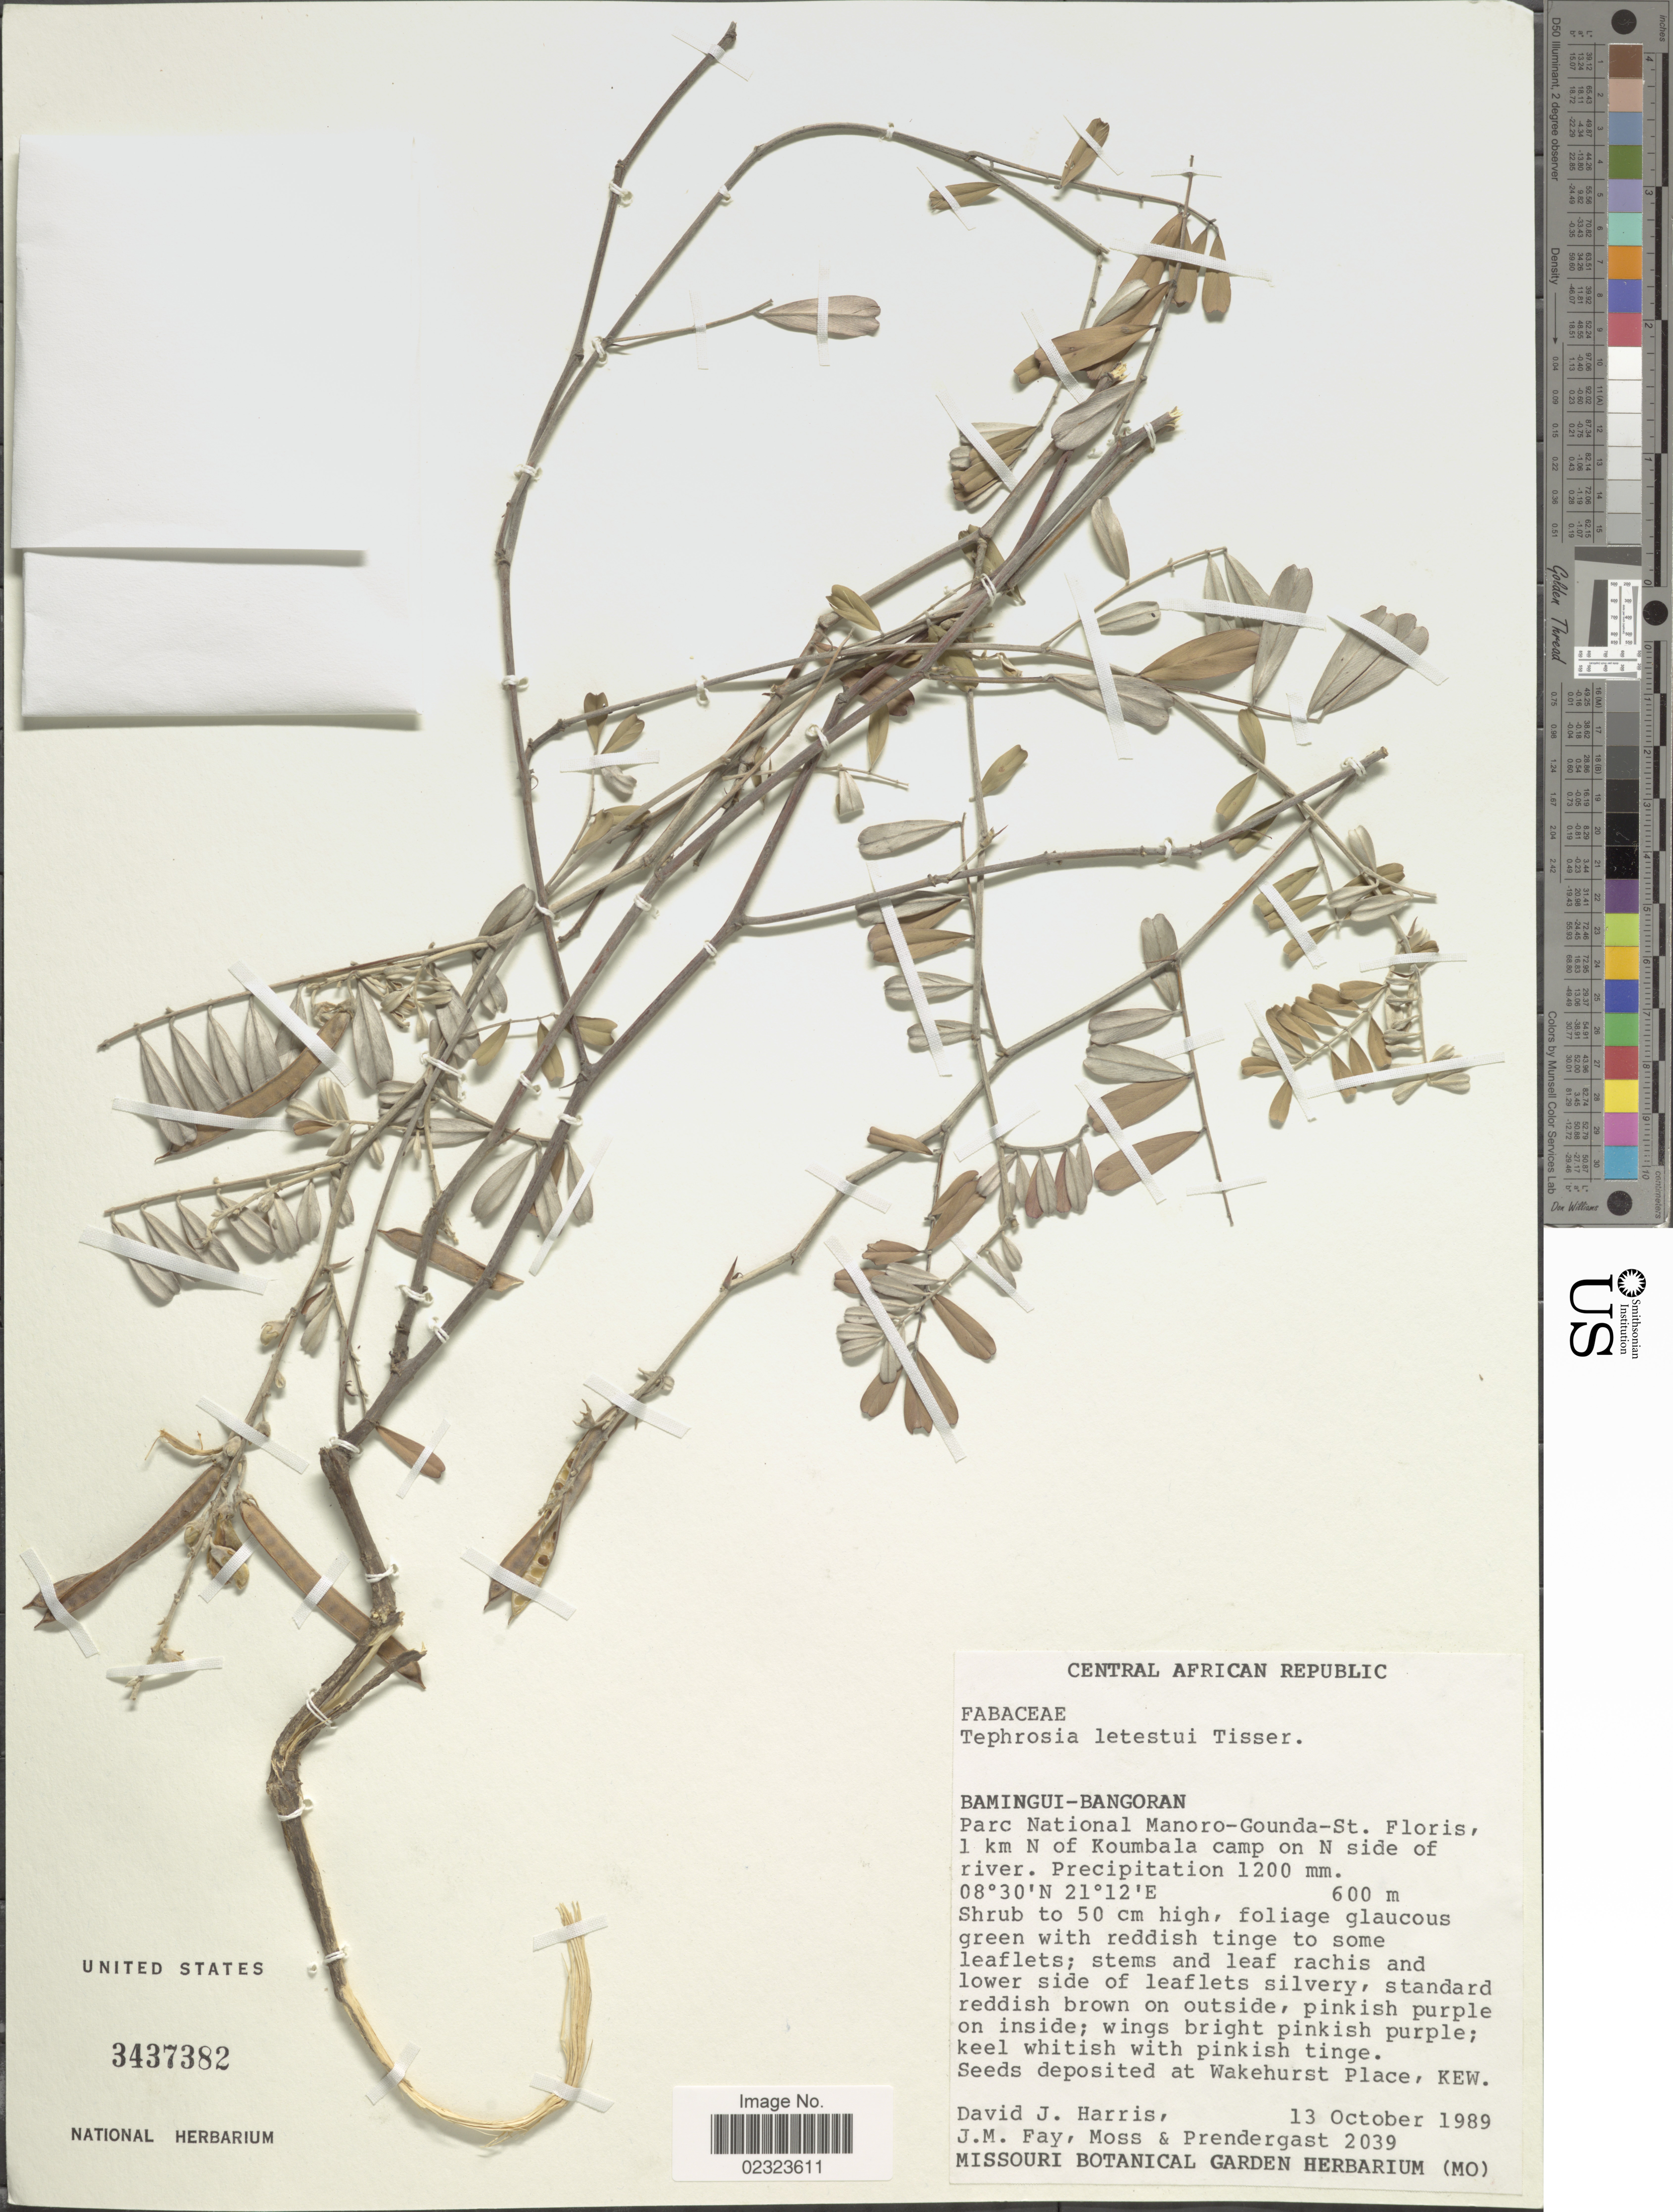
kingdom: Plantae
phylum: Tracheophyta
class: Magnoliopsida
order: Fabales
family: Fabaceae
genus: Tephrosia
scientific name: Tephrosia letestui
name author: Tisser.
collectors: D. J. Harris, J. M. Fay, M. B. Moss & Prendergast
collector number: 2039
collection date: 1989-10-13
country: Central African Republic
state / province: Bamingui-Bangoran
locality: Parc National Manoro-Gounda-St. Floris, 1 km N of Koumbala Camp on N side of river.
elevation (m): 1200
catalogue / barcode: US 3437382